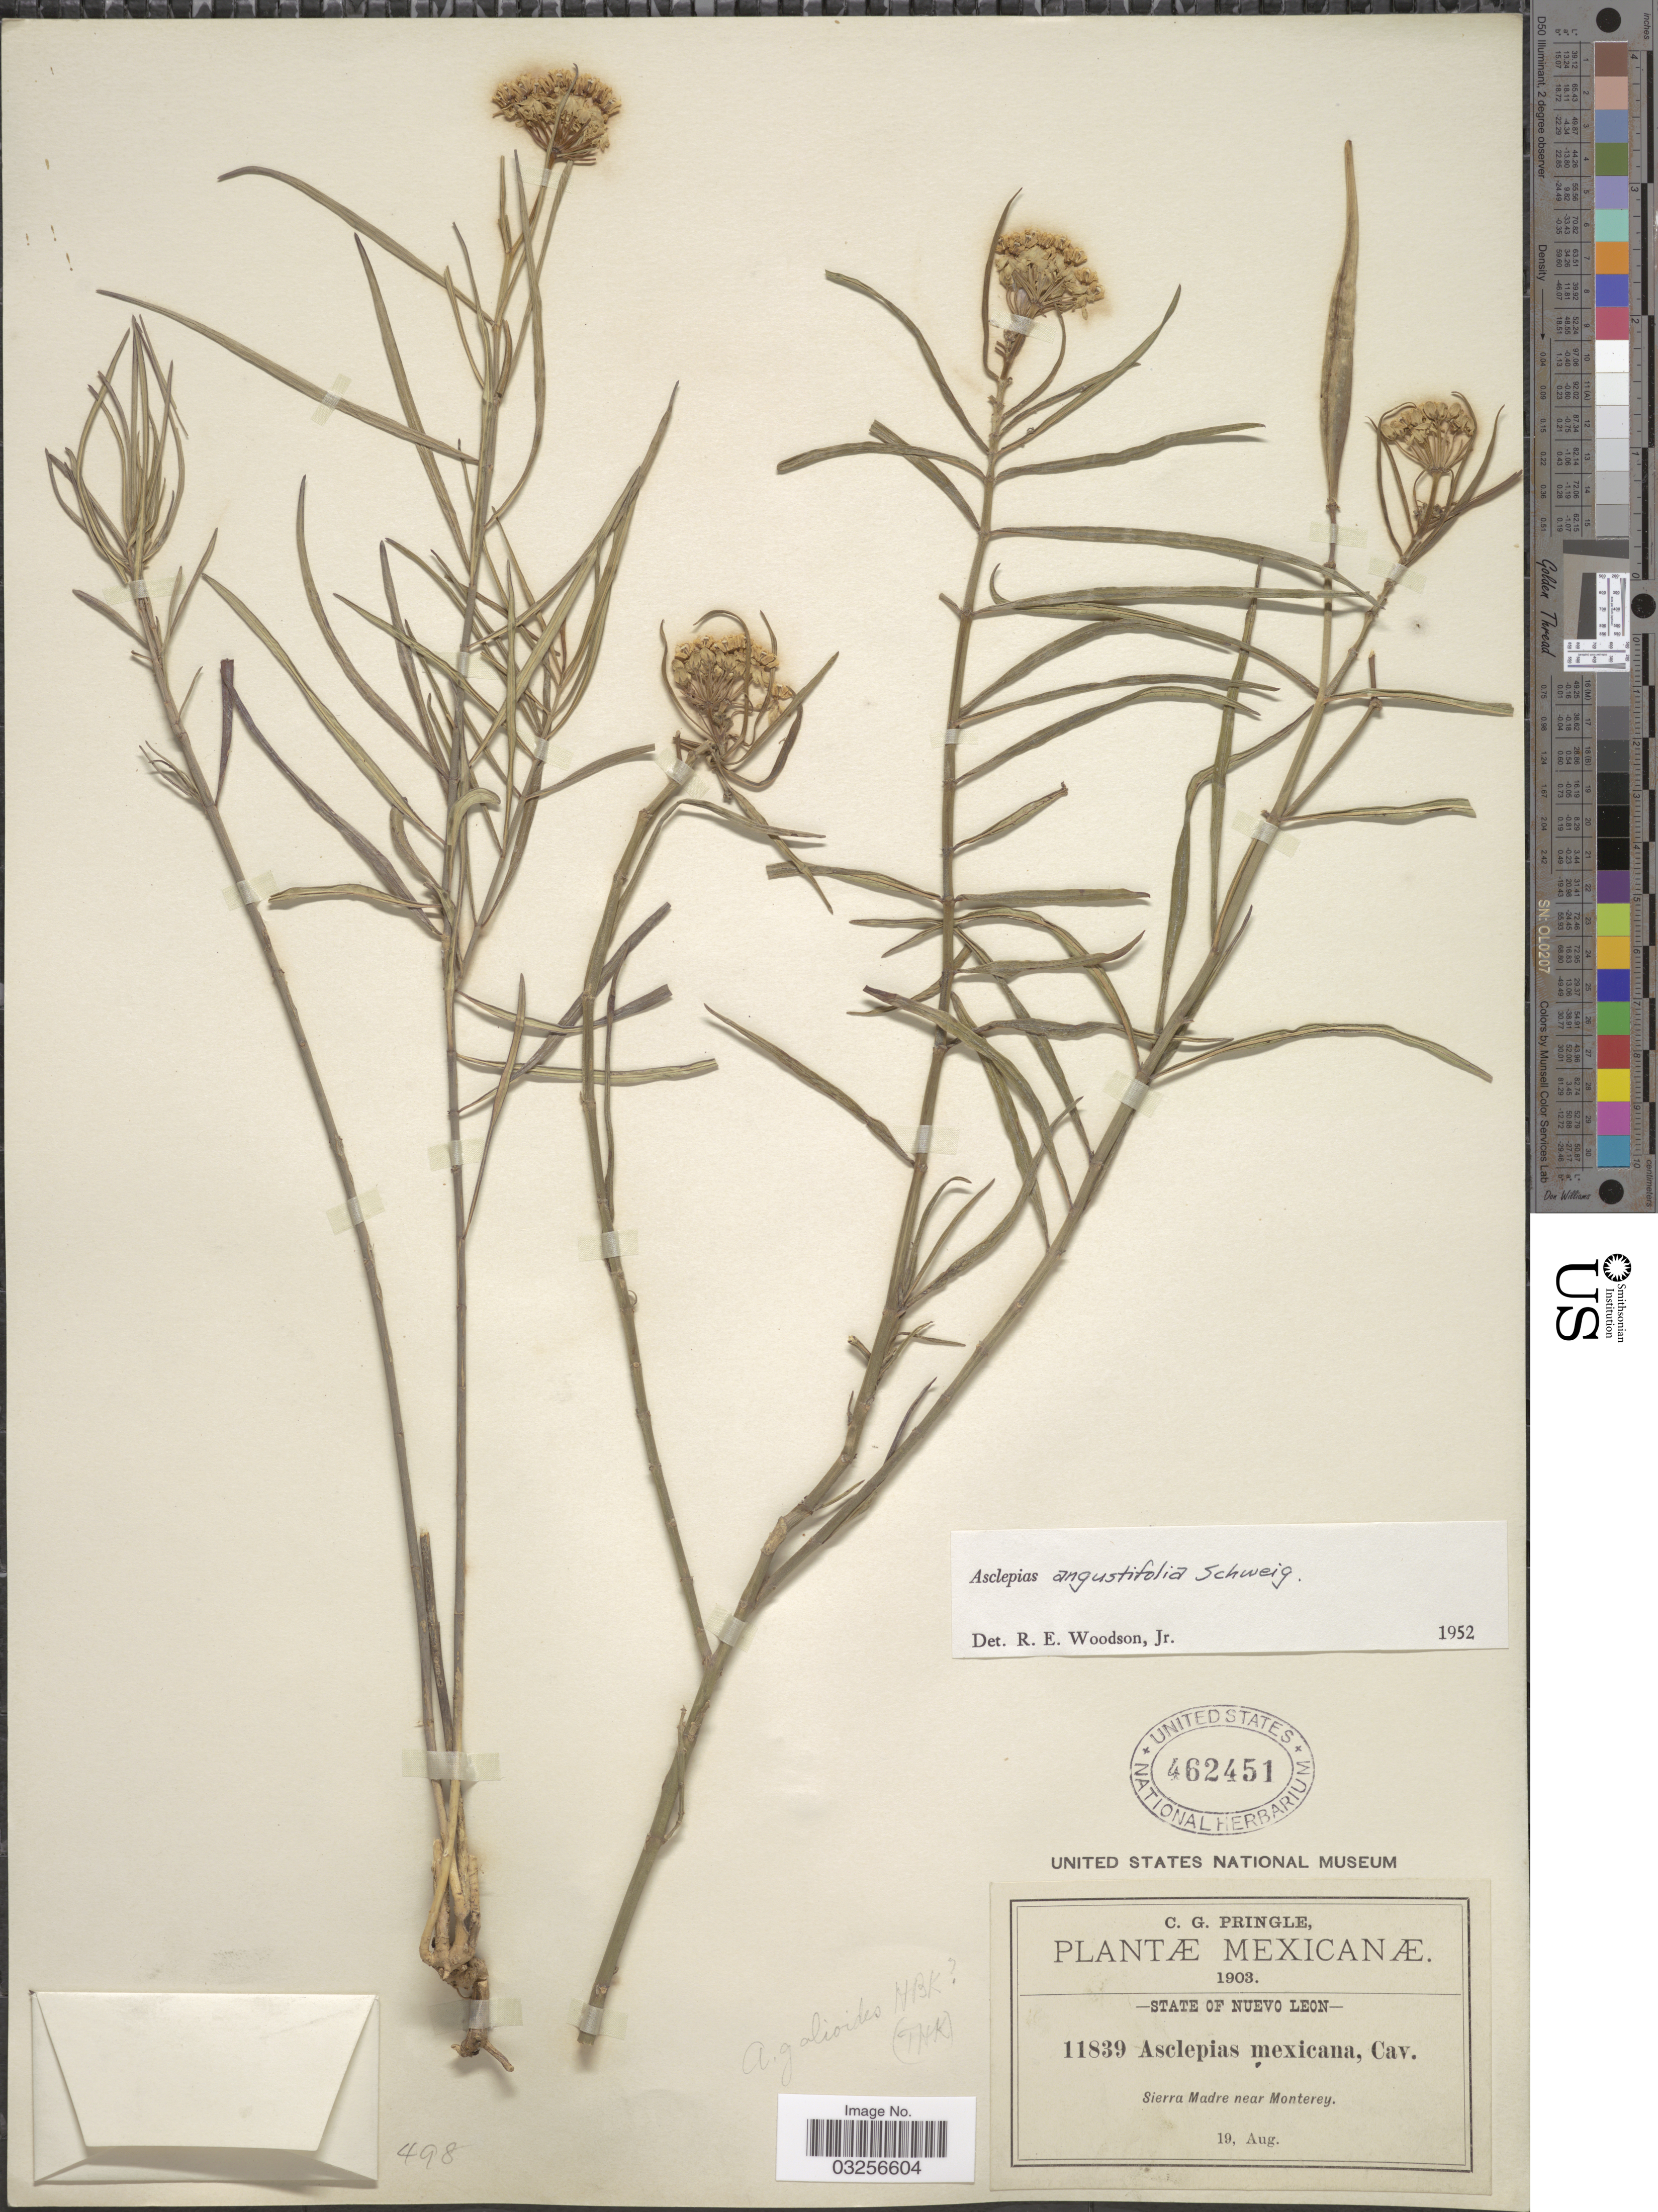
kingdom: Plantae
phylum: Tracheophyta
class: Magnoliopsida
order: Gentianales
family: Apocynaceae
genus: Asclepias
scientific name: Asclepias angustifolia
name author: Schweigg.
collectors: C. G. Pringle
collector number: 11839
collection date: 1903-08-19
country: Mexico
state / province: Nuevo León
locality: Sierra Madre near Monterey.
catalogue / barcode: US 462451